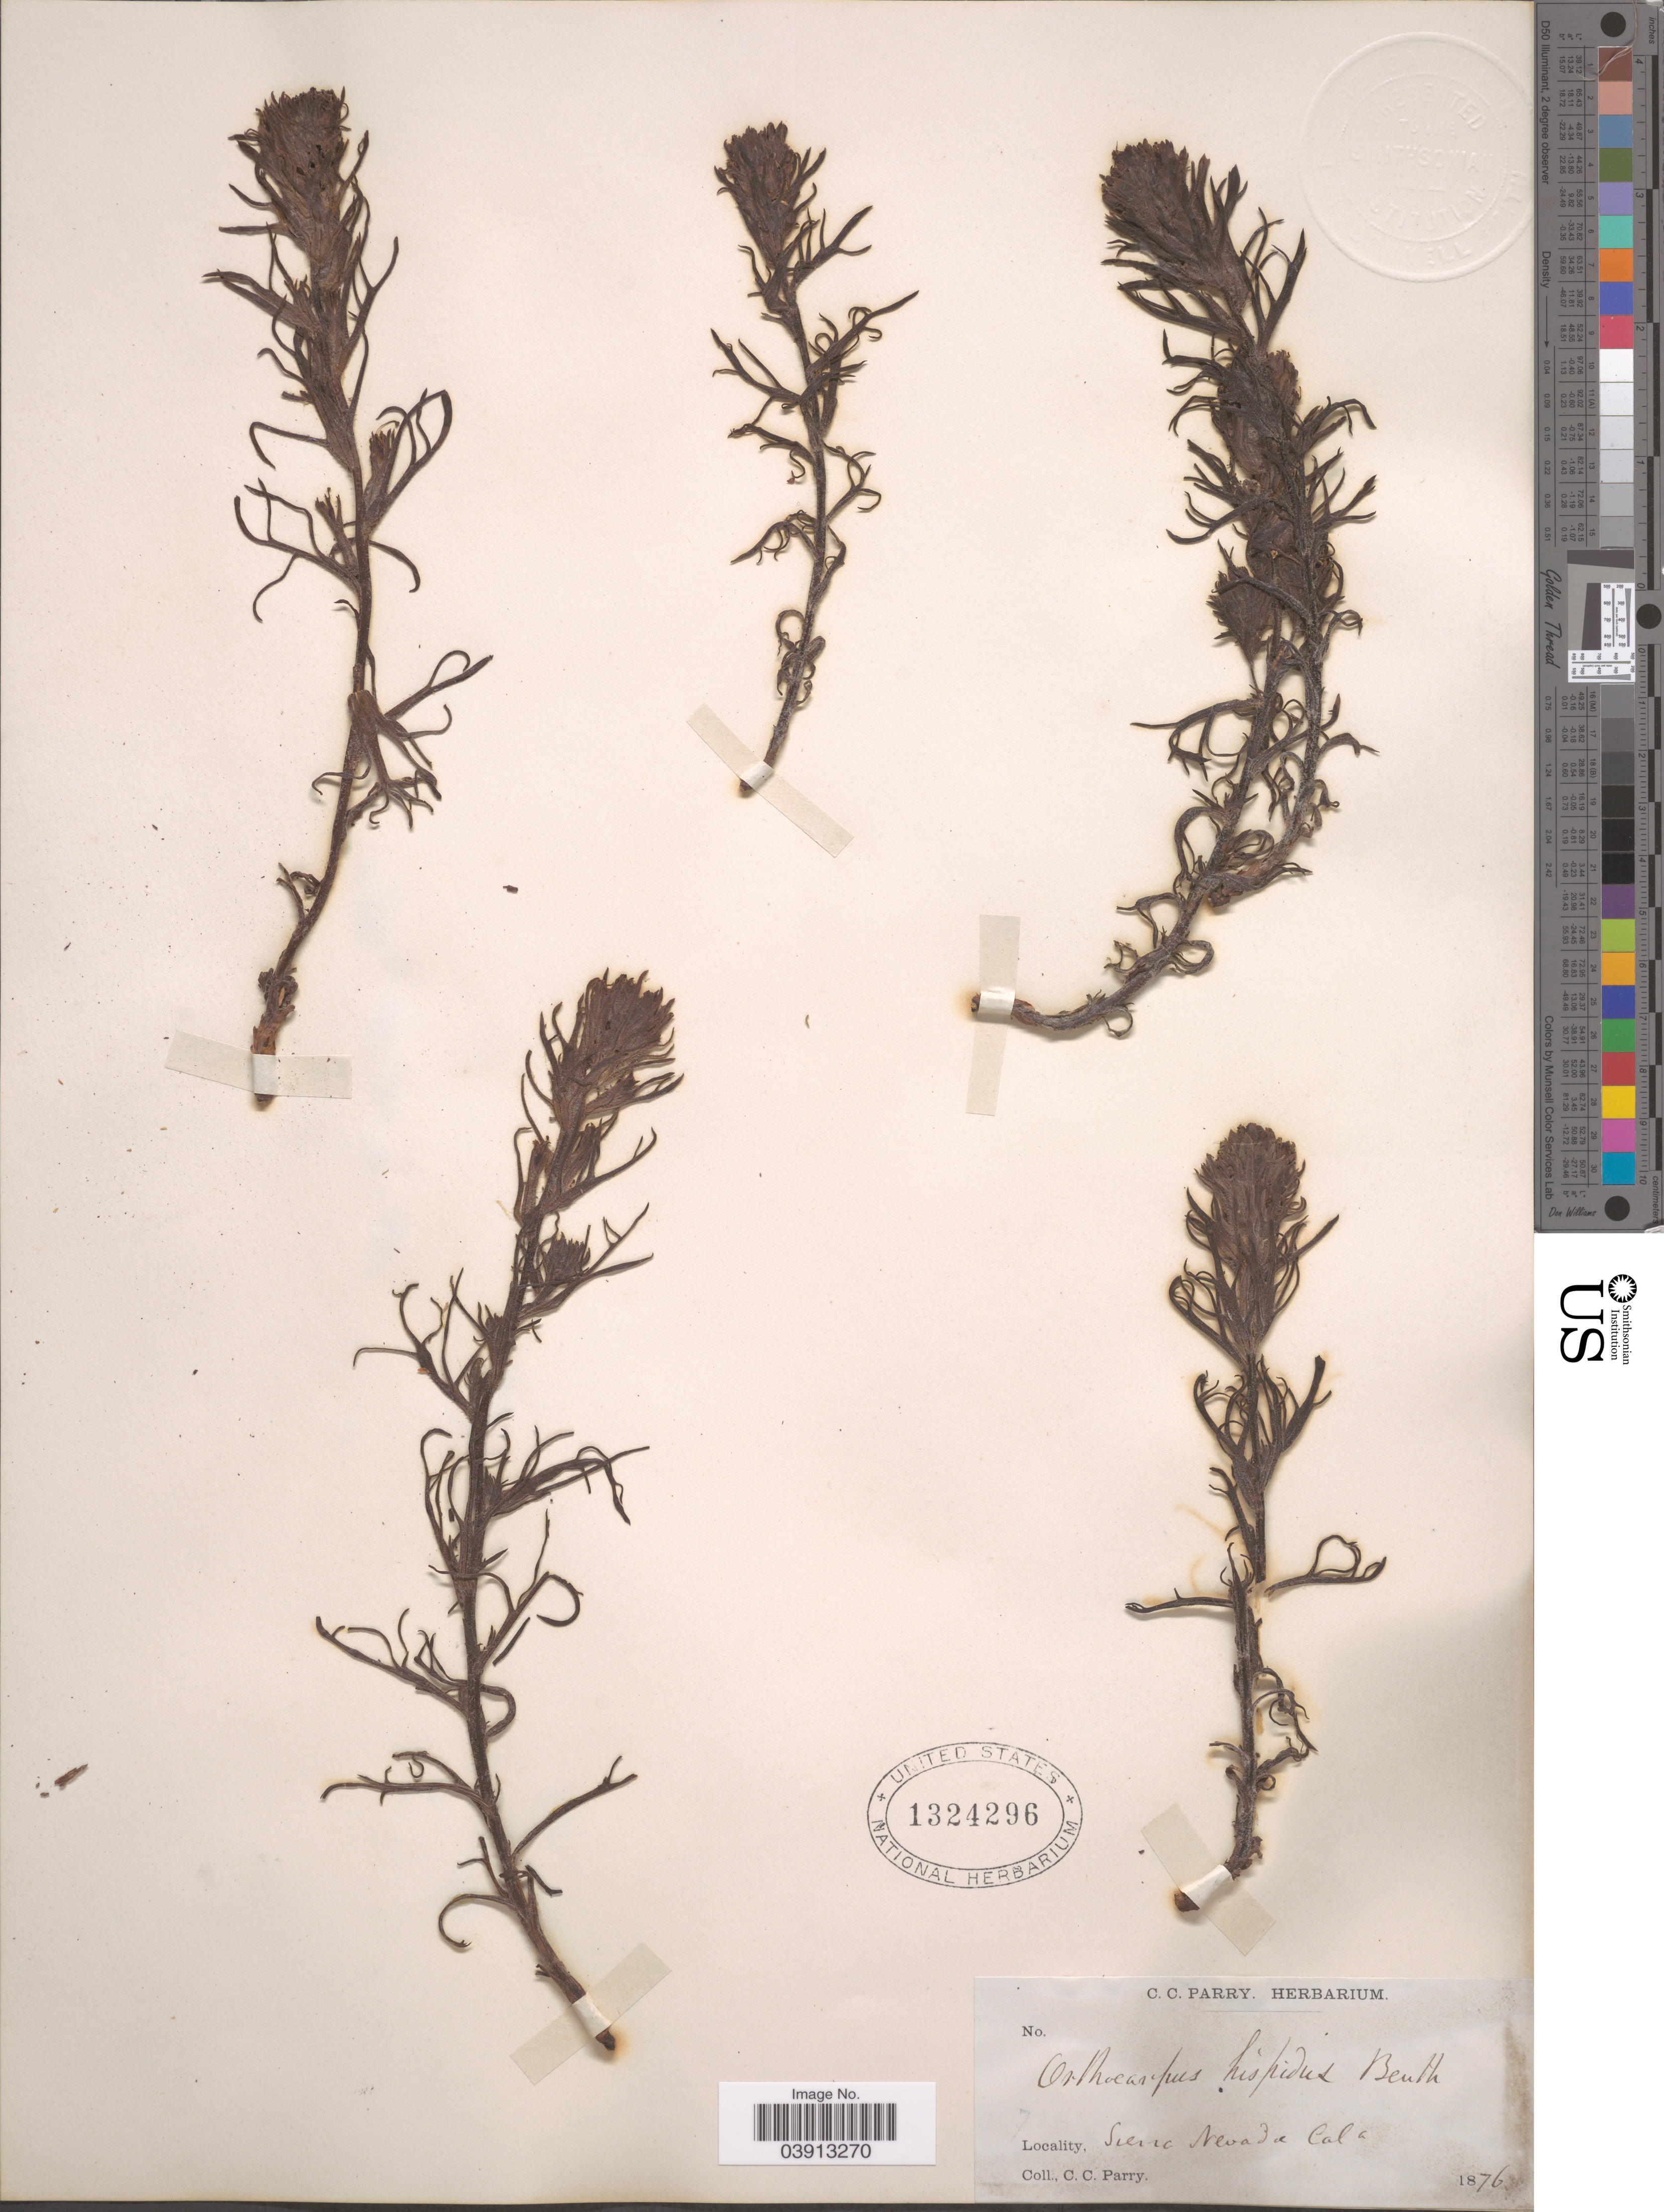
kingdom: Plantae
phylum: Tracheophyta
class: Magnoliopsida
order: Lamiales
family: Orobanchaceae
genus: Castilleja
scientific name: Castilleja nana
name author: Eastw.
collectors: C. C. Parry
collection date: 1876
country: United States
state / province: California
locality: Sierra Nevada.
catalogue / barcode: US 1324296